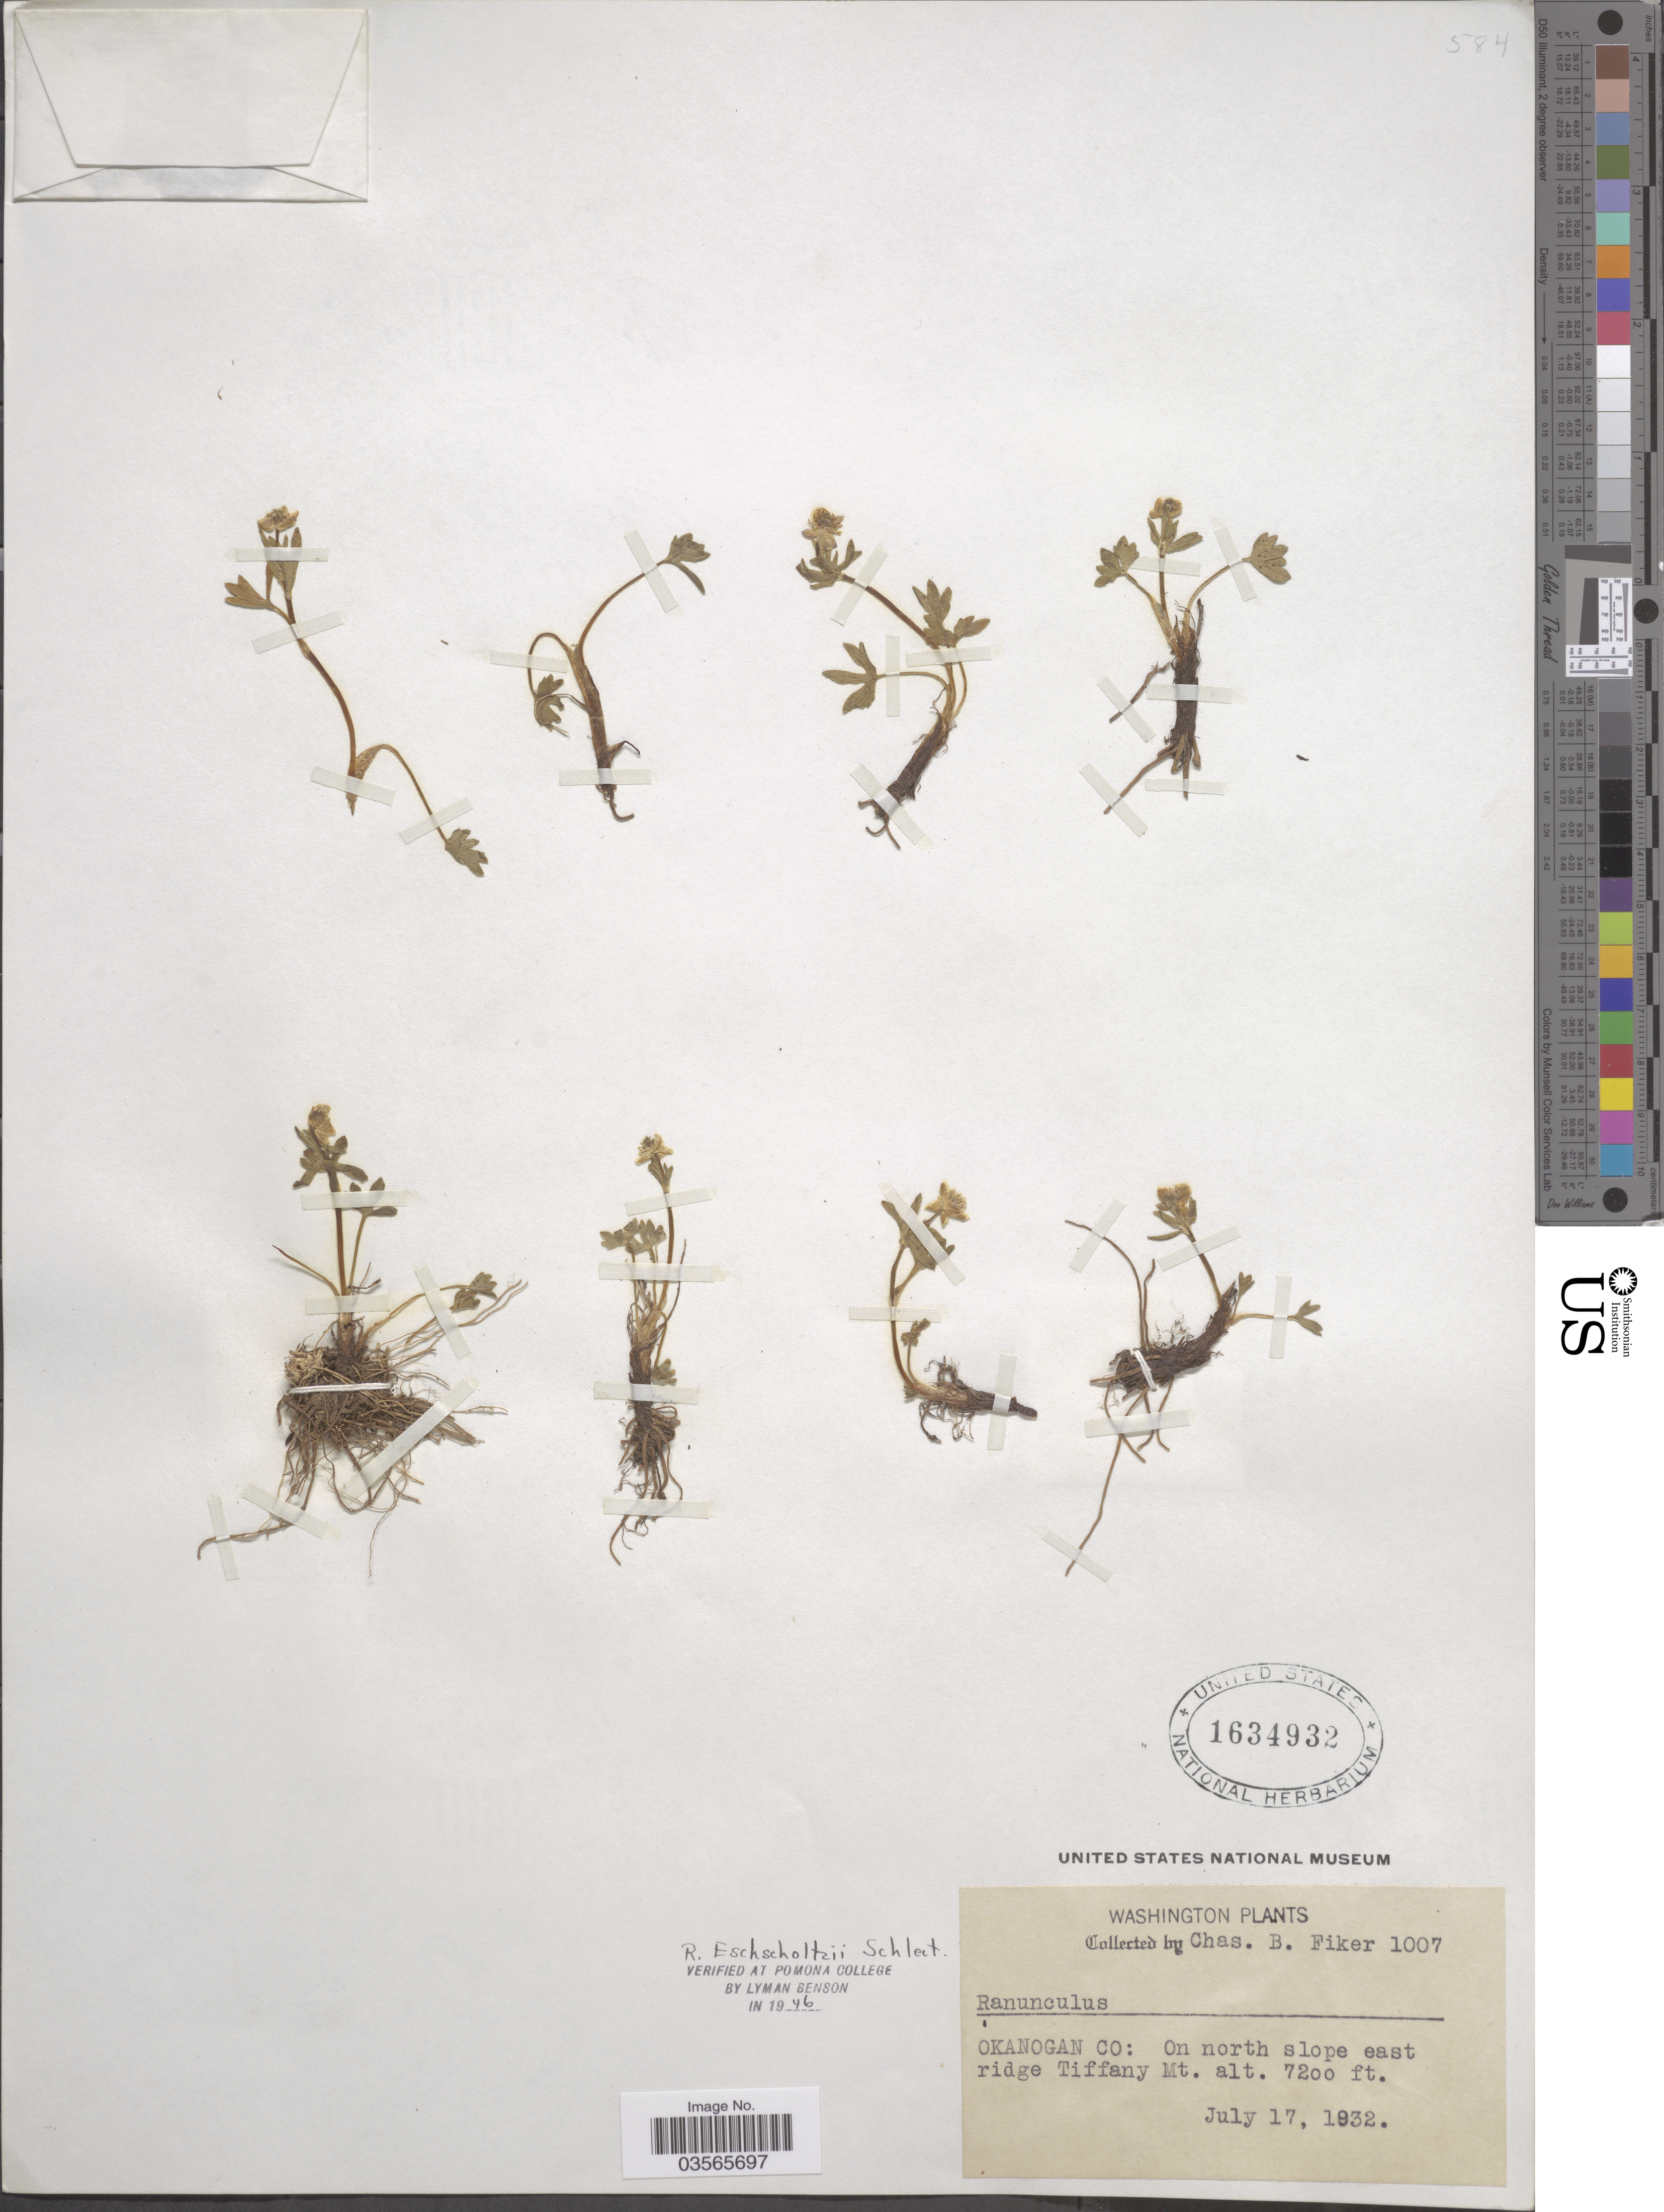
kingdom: Plantae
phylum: Tracheophyta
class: Magnoliopsida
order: Ranunculales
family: Ranunculaceae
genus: Ranunculus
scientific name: Ranunculus eschscholtzii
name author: Schltdl.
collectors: C. Fiker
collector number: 1007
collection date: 1932-07-17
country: United States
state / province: Washington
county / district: Okanogan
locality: Okanogan Co: On north slope east ridge Tiffany Mt.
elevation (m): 2195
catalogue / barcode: US 1634932